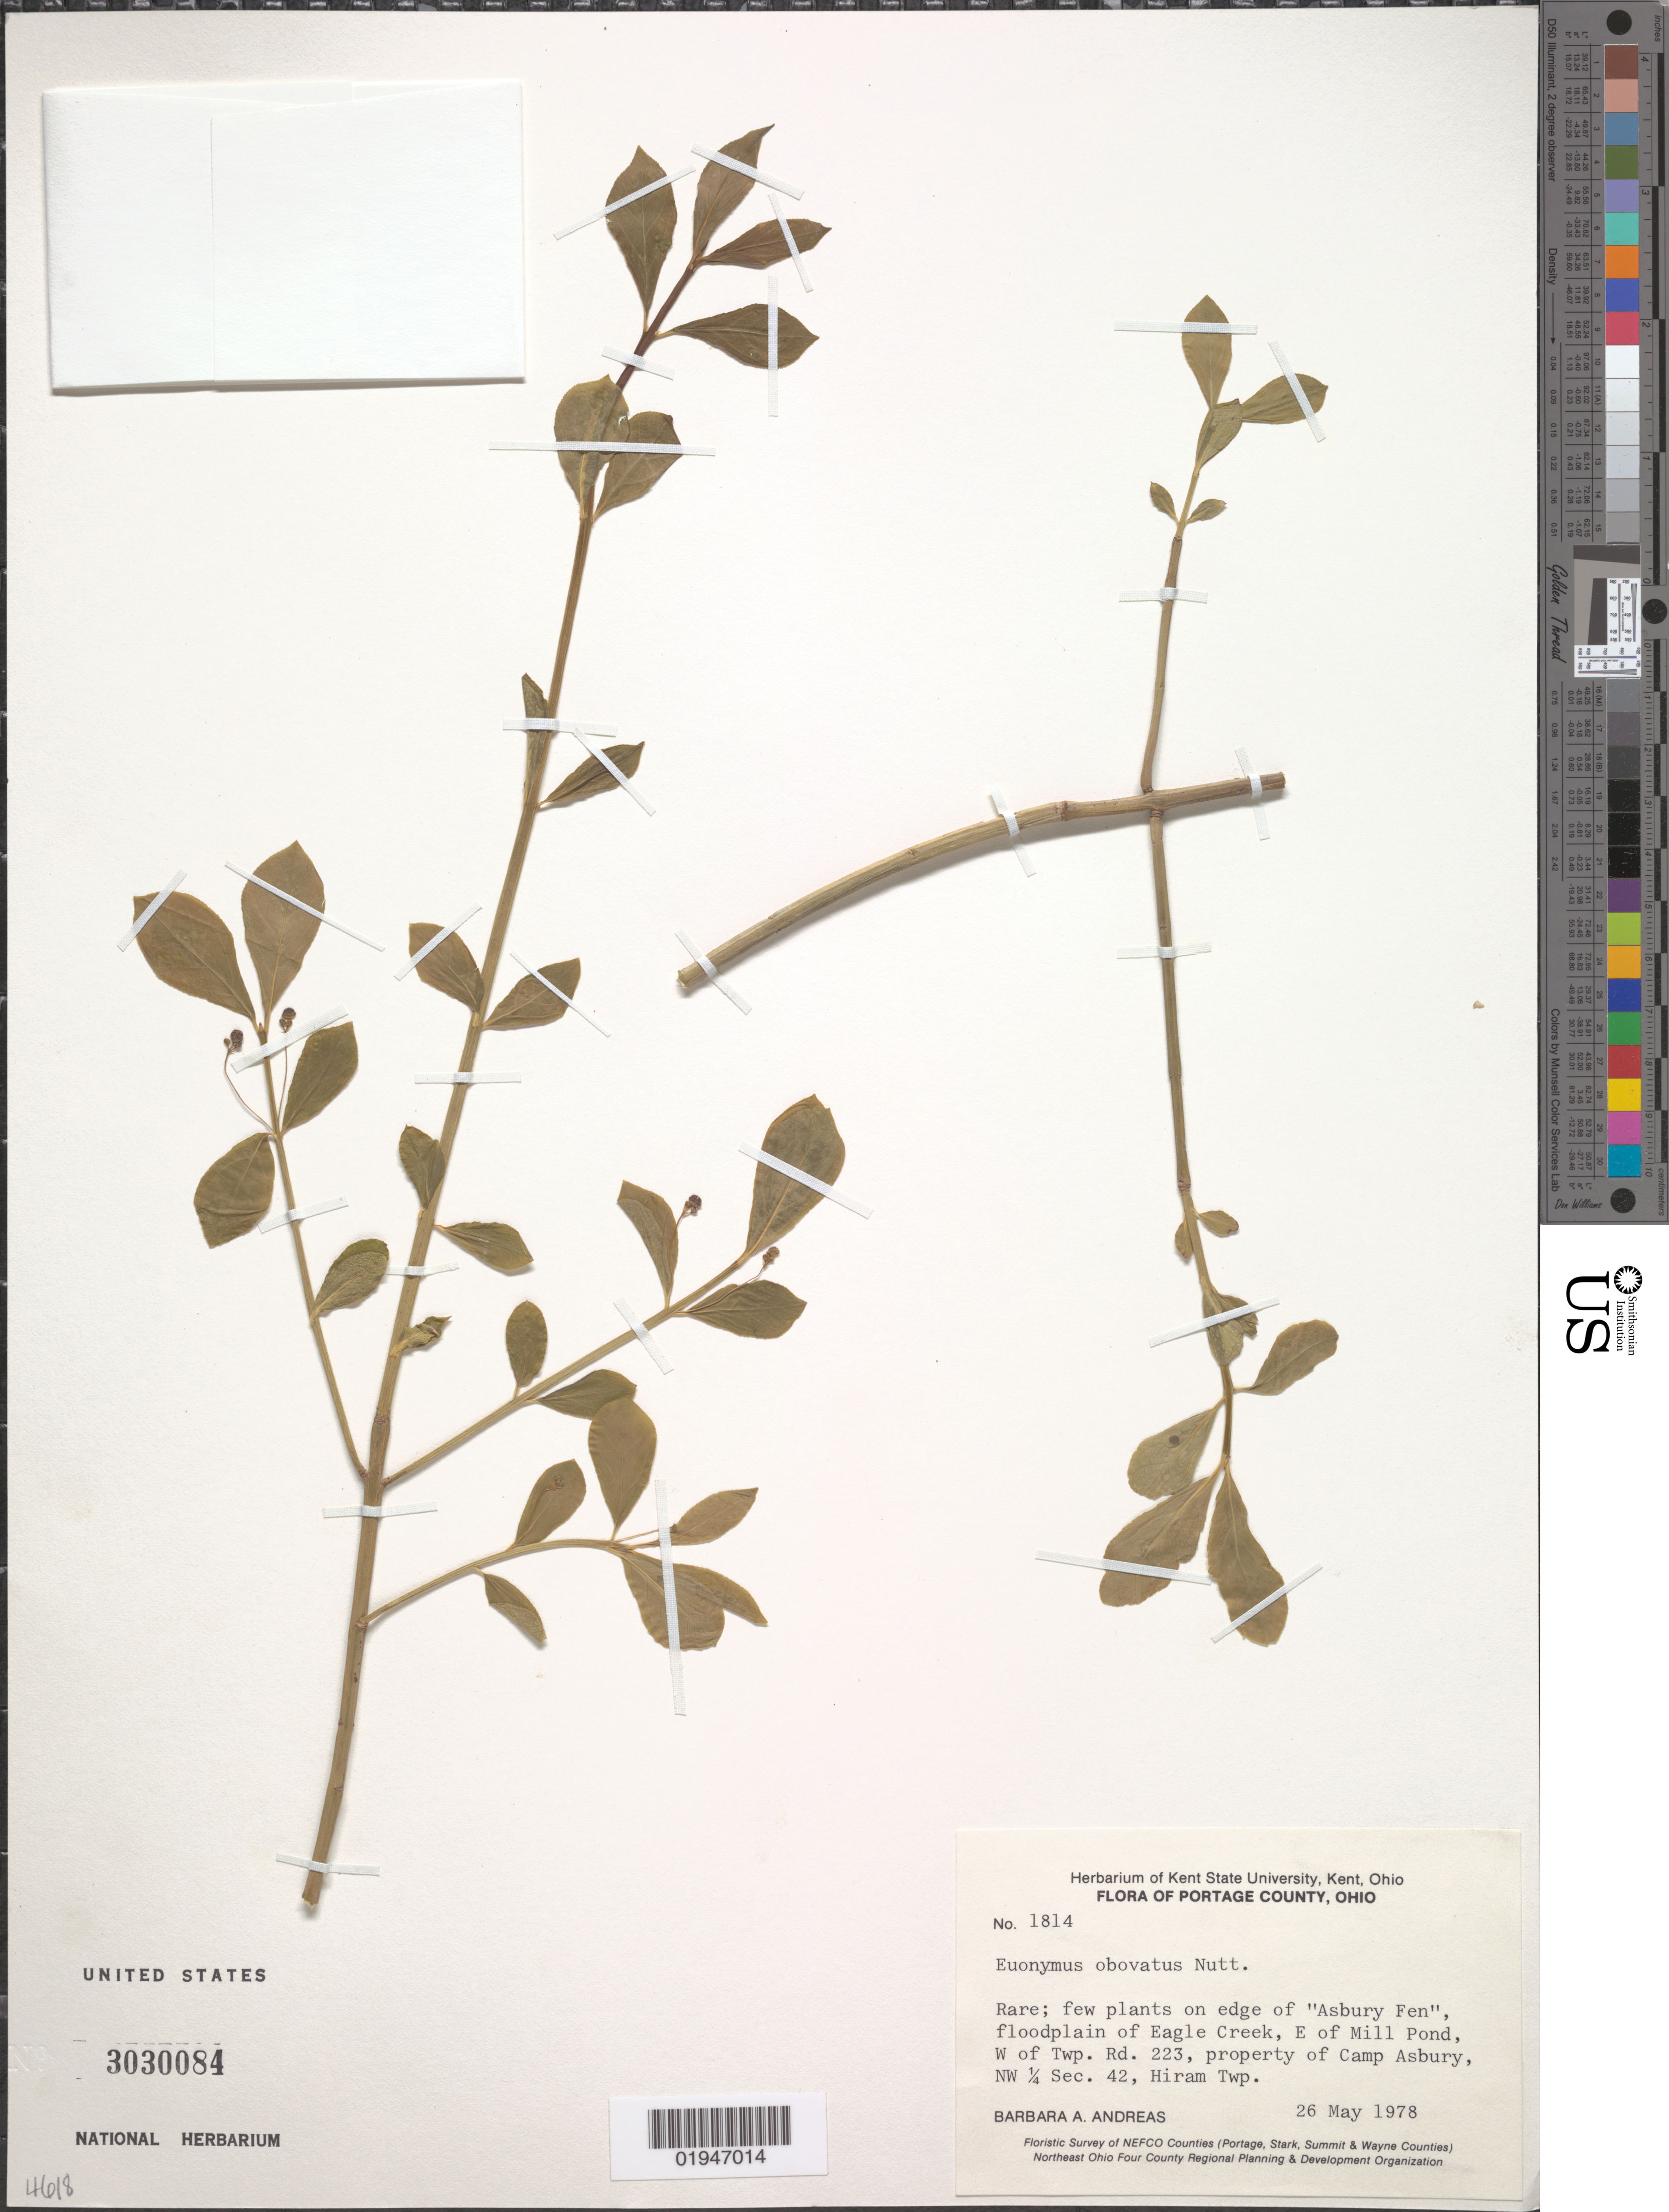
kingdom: Plantae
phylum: Tracheophyta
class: Magnoliopsida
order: Celastrales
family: Celastraceae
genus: Euonymus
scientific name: Euonymus obovatus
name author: Nutt.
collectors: B. A. Andreas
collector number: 1814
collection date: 1978-05-26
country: United States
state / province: Ohio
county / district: Portage County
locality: "Asbury Fen", flood plain of Eagle Creek, E of Mill Pond, W of Twp. Rd. 223, property of Camp Asbury, NW ¼ Sec., Hiram Twp.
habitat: Rare; few plants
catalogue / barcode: US 3030084